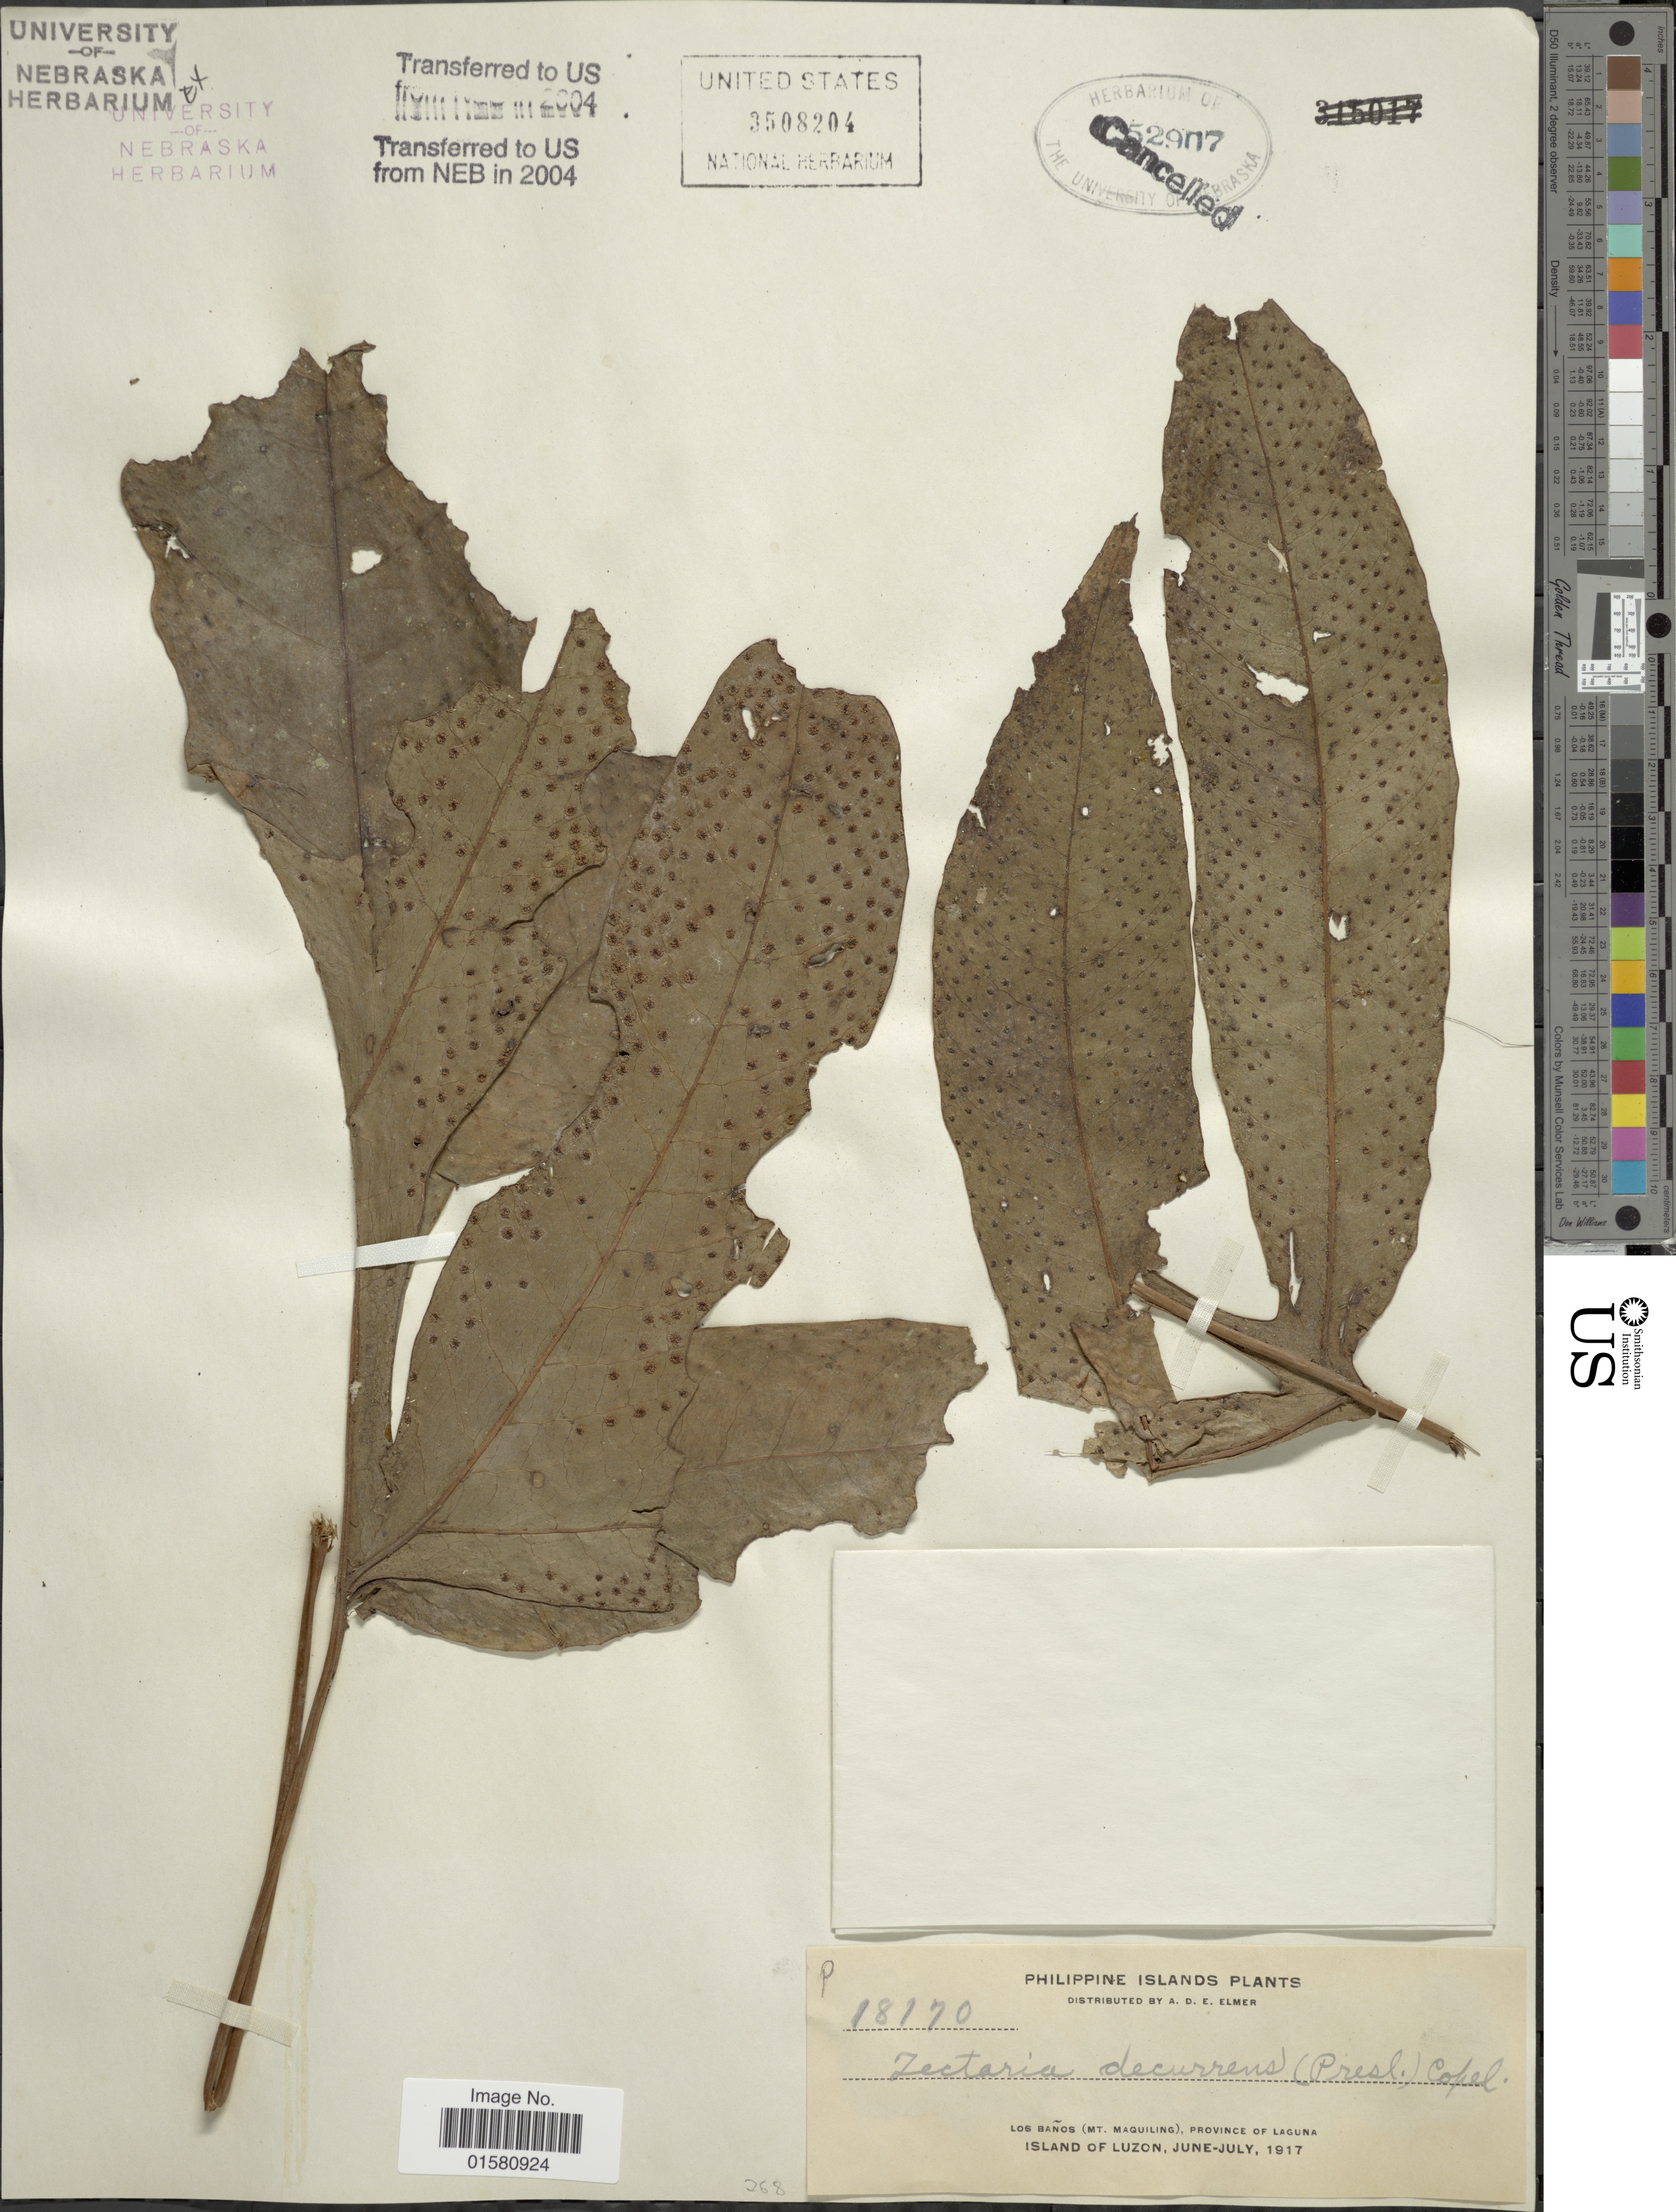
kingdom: Plantae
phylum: Tracheophyta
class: Polypodiopsida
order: Polypodiales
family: Tectariaceae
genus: Tectaria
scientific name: Tectaria decurrens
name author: (Presel.) Copel. in Elmer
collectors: A. D. E. Elmer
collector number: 18170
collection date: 1917-06/1917-07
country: Philippines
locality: Los Banos ( Mt. Maquiling), Province of Laguna. Island of Luzon